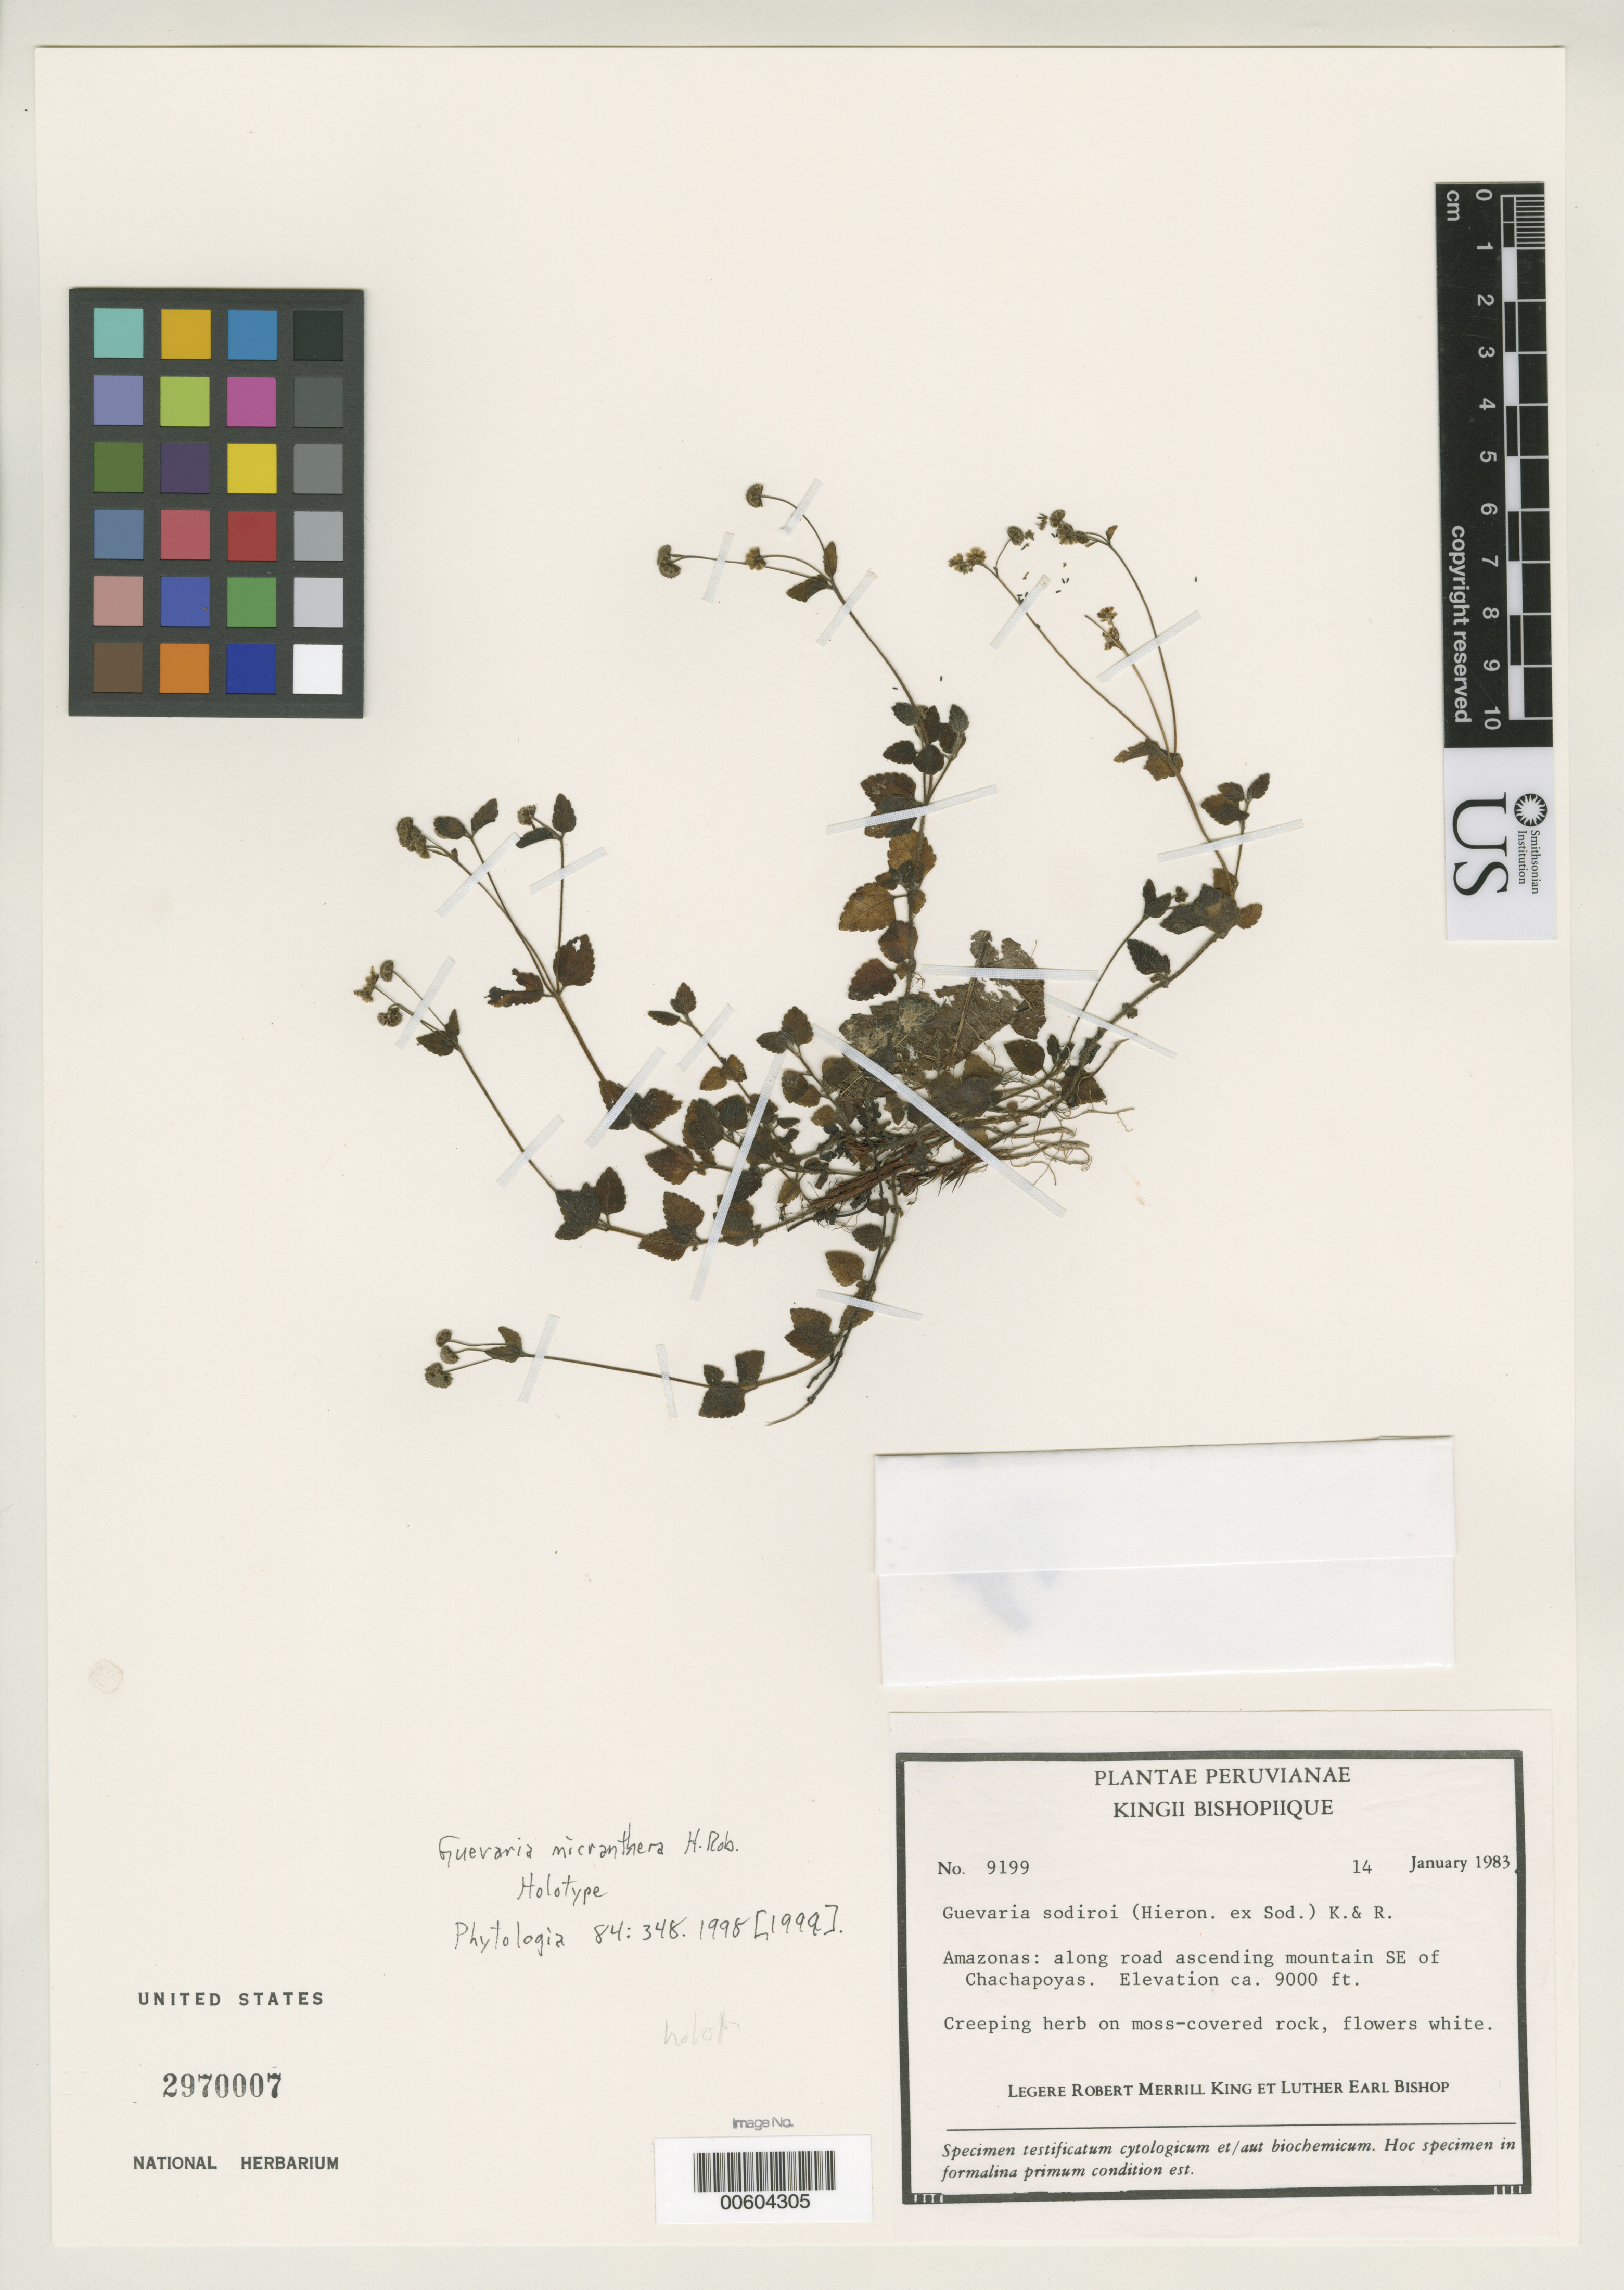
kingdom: Plantae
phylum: Tracheophyta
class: Magnoliopsida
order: Asterales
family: Asteraceae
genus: Guevaria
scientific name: Guevaria micranthera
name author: H. Rob.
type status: Holotype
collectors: R. M. King & L. E. Bishop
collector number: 9199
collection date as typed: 14 Jan 1983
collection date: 1983-01-14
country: Peru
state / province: Amazonas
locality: Along road ascending mountain SE of Chachapoyas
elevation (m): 2743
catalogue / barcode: US 2970007